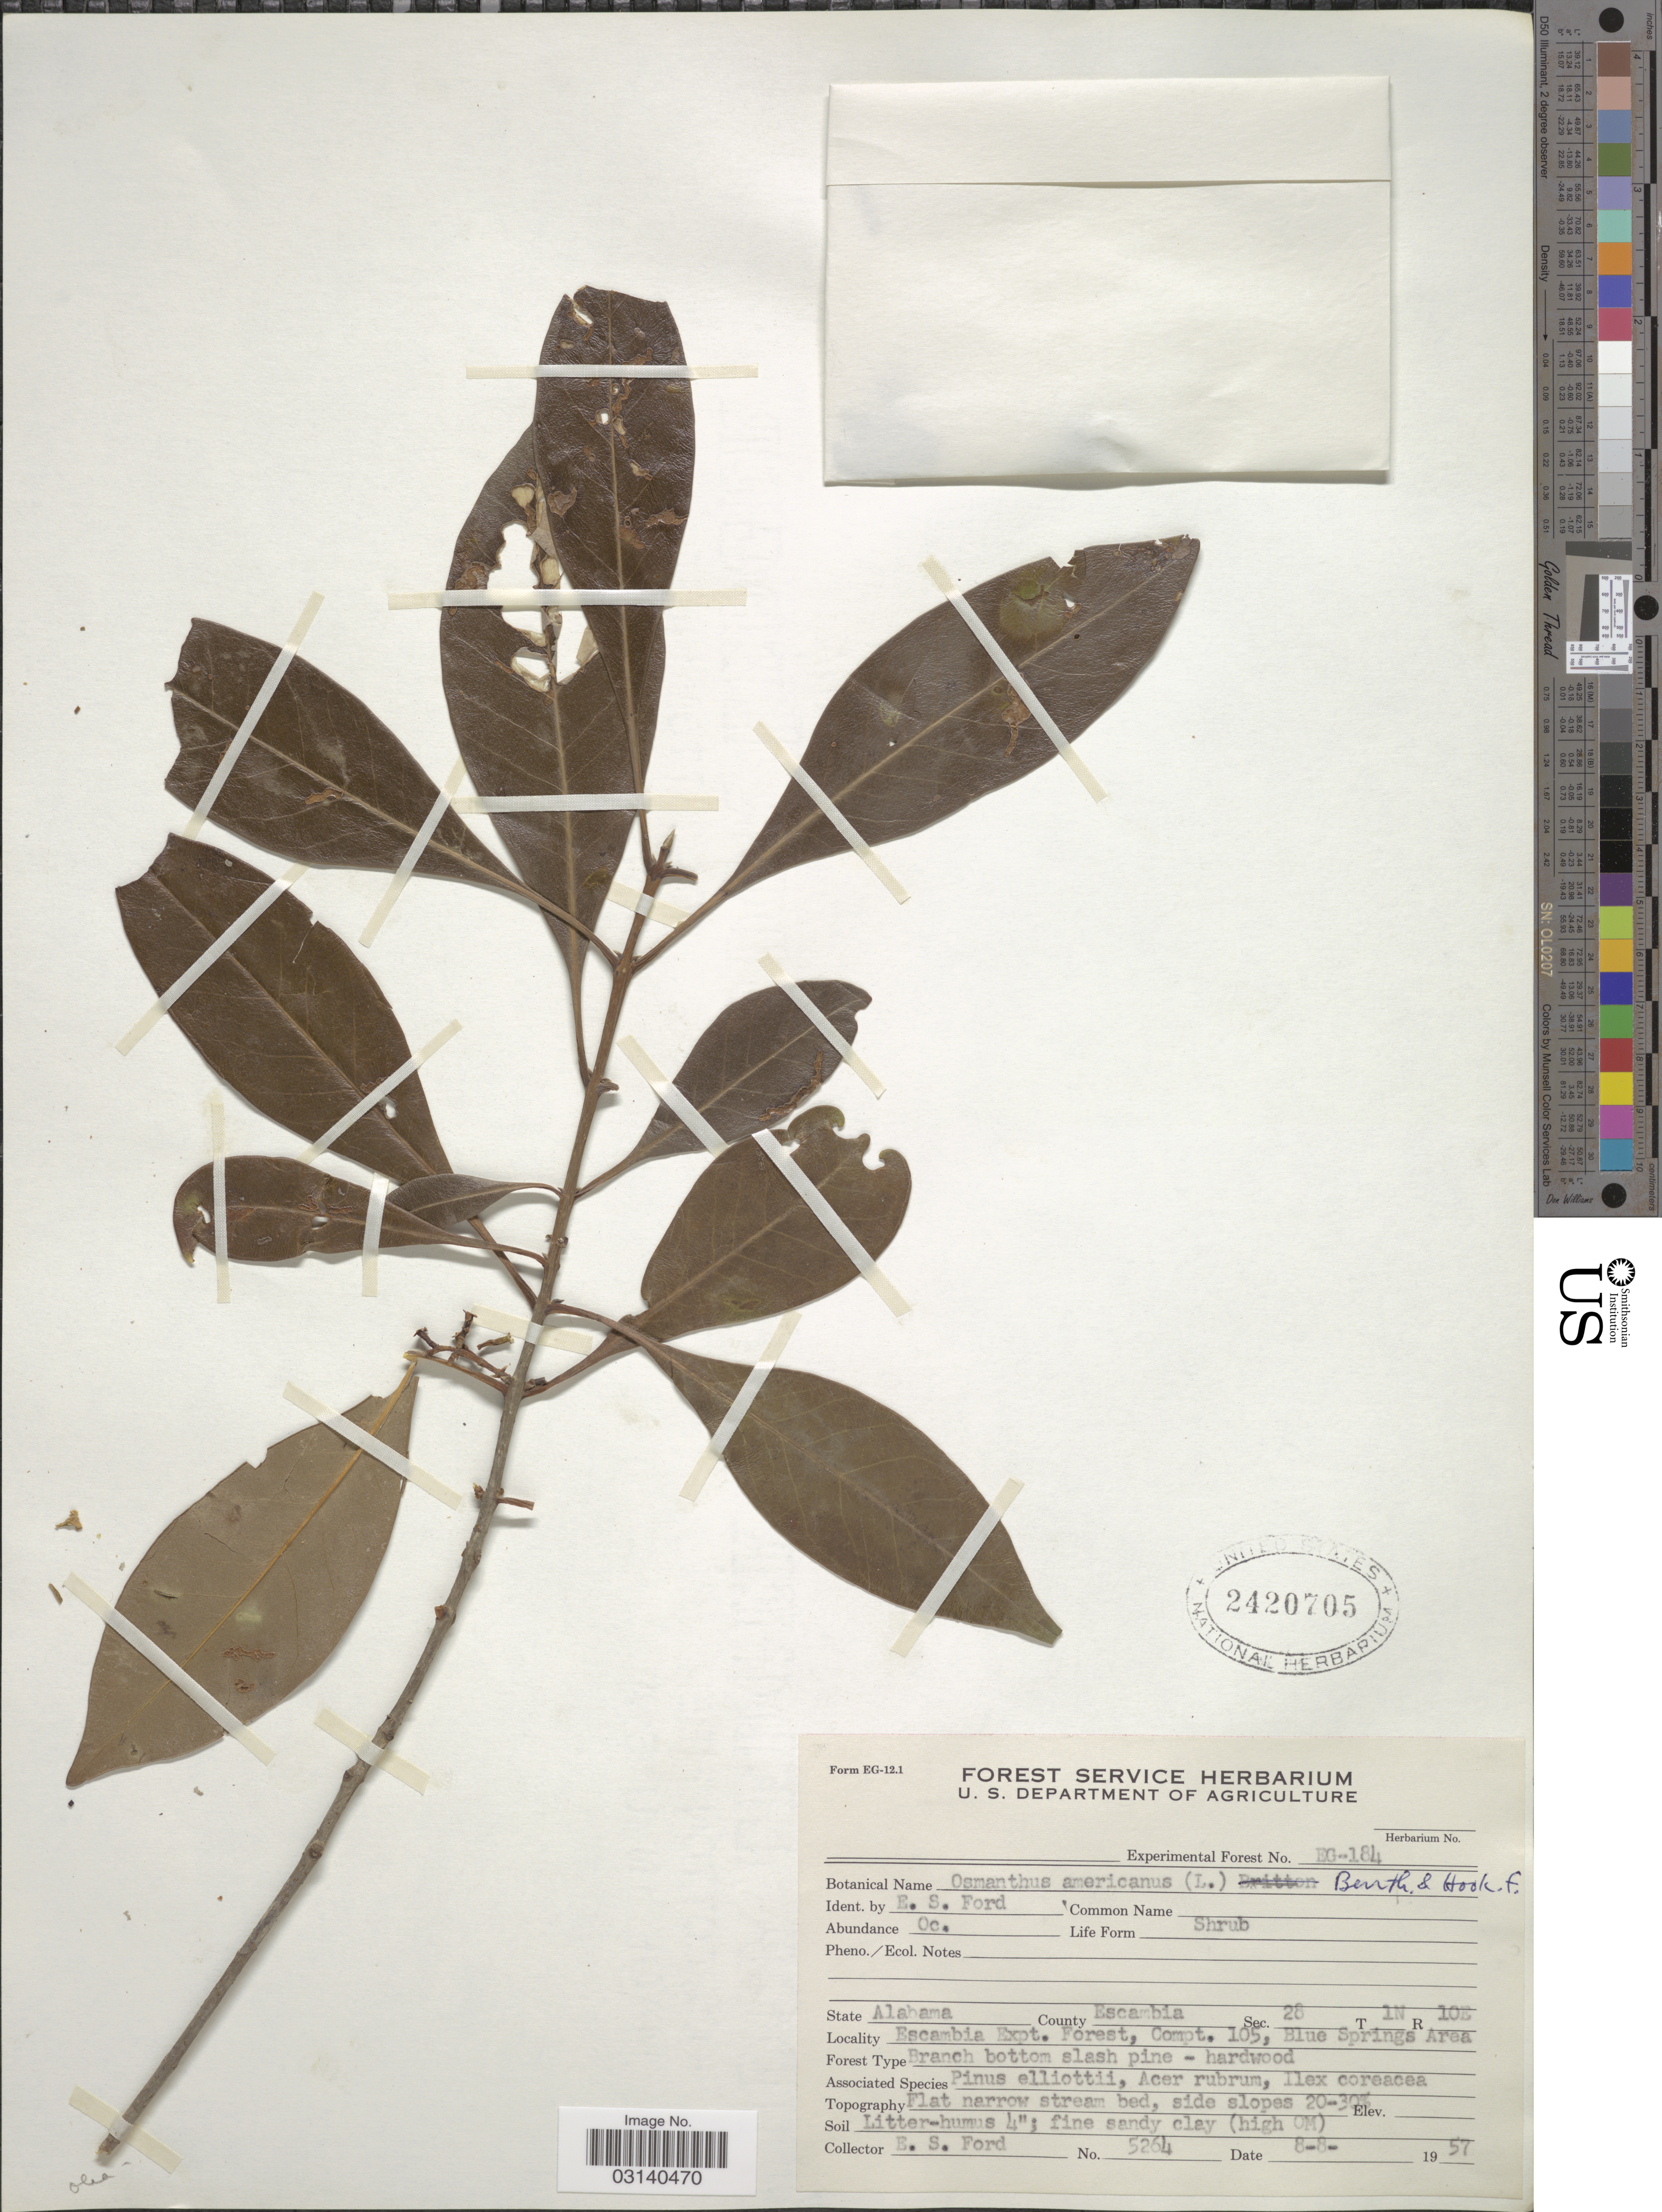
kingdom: Plantae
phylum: Tracheophyta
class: Magnoliopsida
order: Lamiales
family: Oleaceae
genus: Osmanthus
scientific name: Osmanthus americanus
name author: (L.) A. Gray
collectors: E. Ford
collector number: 5264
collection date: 1957-08-08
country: United States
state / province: Alabama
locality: County Escambia, Escambia Expt. Forest, Compt. 105, Blue Springs Area, Sec. 28, T1N, R10E.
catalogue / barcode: US 2420705